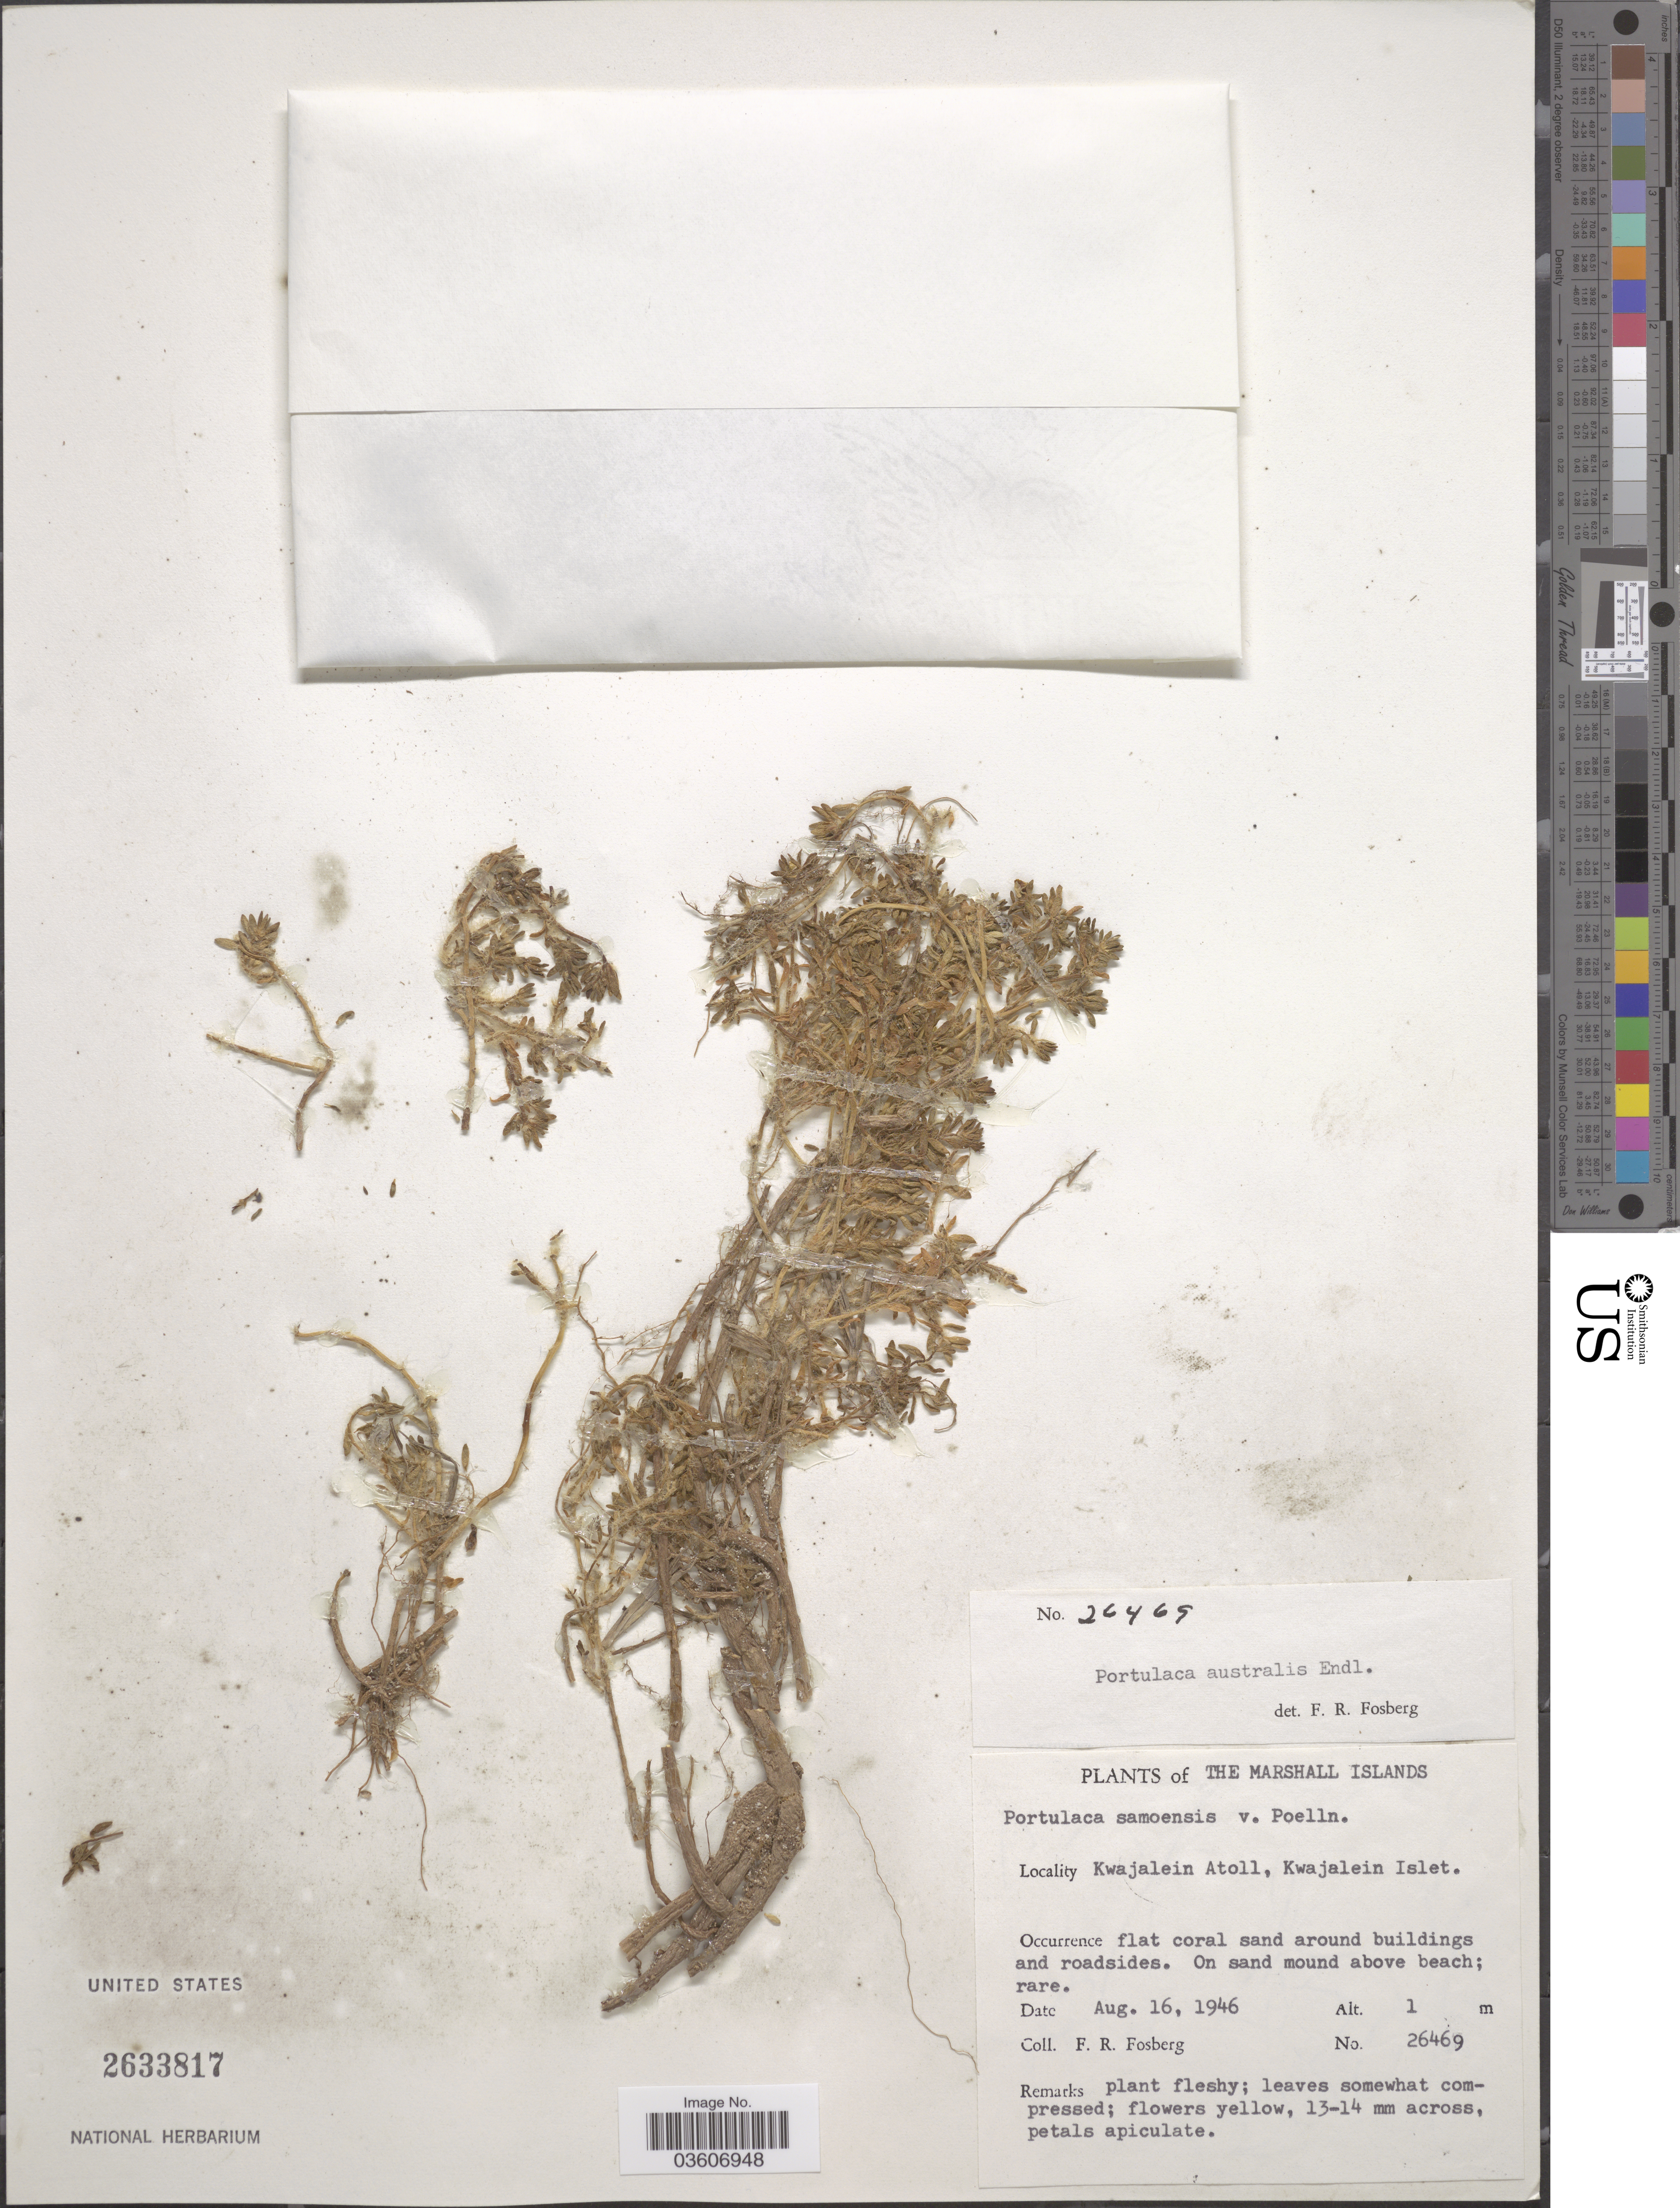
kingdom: Plantae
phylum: Tracheophyta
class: Magnoliopsida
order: Caryophyllales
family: Portulacaceae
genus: Portulaca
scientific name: Portulaca australis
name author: Endl.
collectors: F. R. Fosberg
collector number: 26469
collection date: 1946-08-16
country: Marshall Islands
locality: Kwajalein Atoll, Kwajalein Islet.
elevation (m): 1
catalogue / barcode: US 2633817